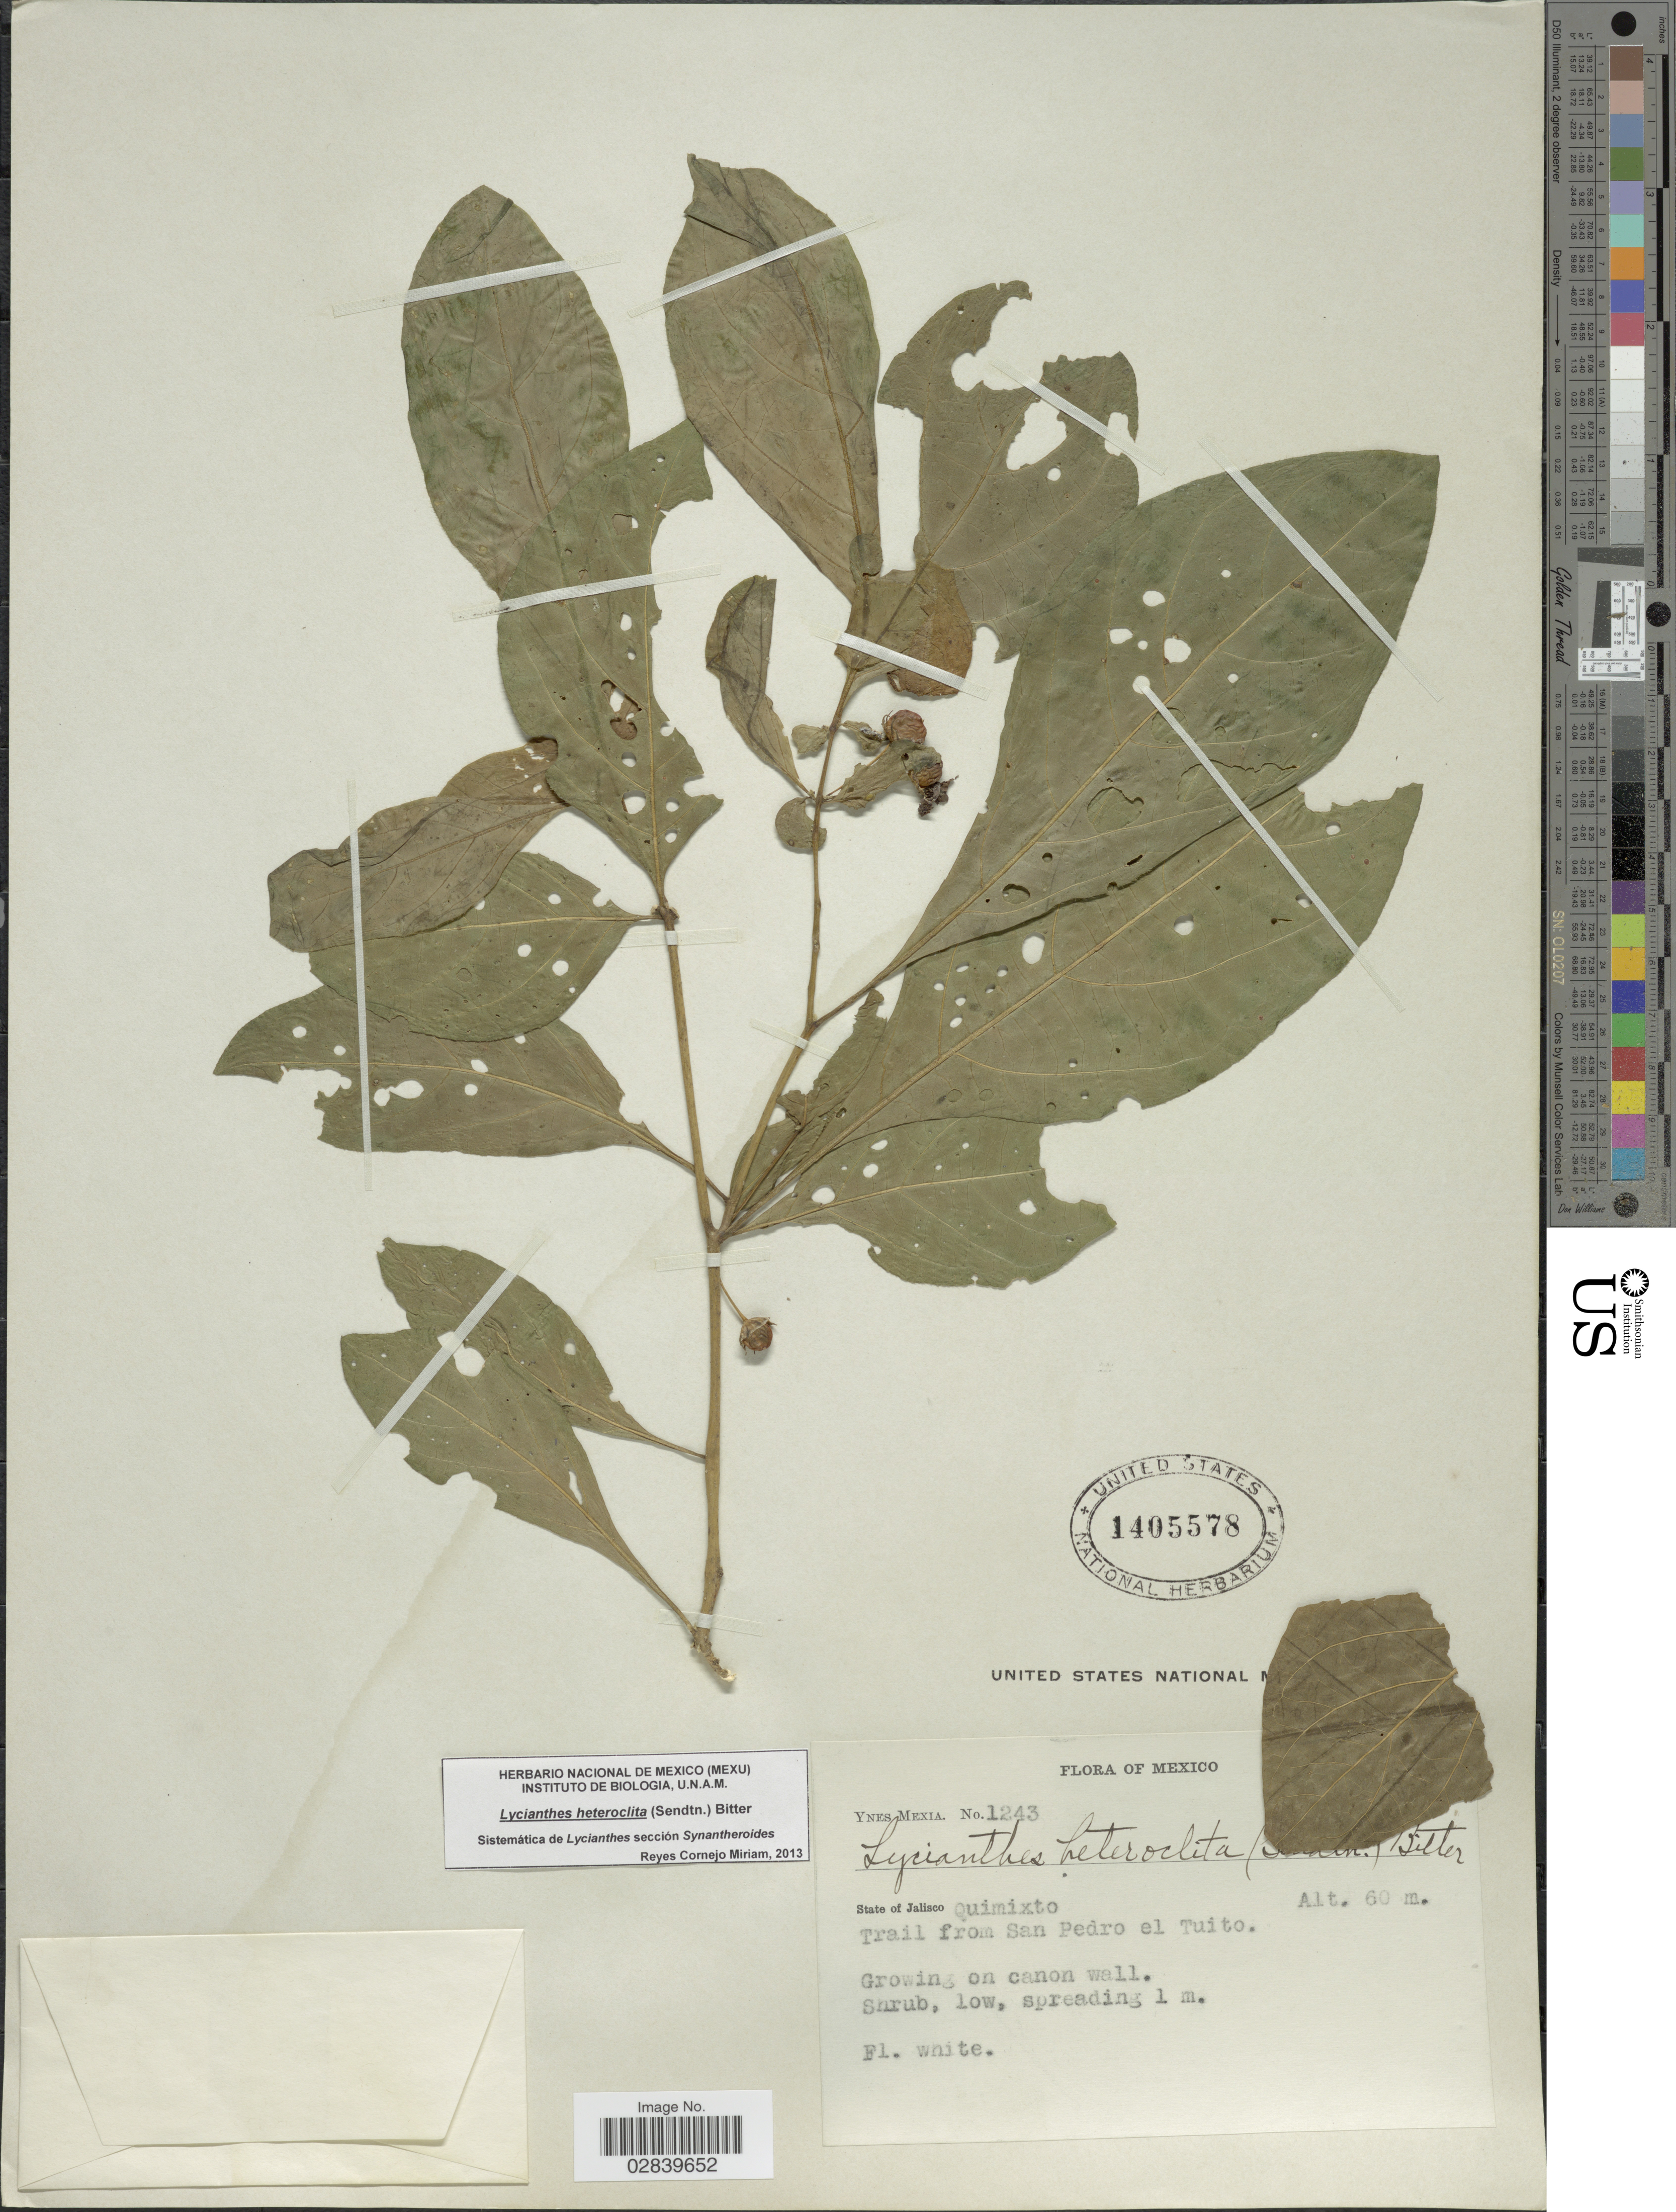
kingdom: Plantae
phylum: Tracheophyta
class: Magnoliopsida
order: Solanales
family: Solanaceae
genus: Lycianthes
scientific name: Lycianthes heteroclita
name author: (Sendtn.) Bitter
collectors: Y. Mexia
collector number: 1243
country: Mexico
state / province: Jalisco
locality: Quimixto. Trail from San Pedro el Tuito.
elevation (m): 60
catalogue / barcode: US 1405578